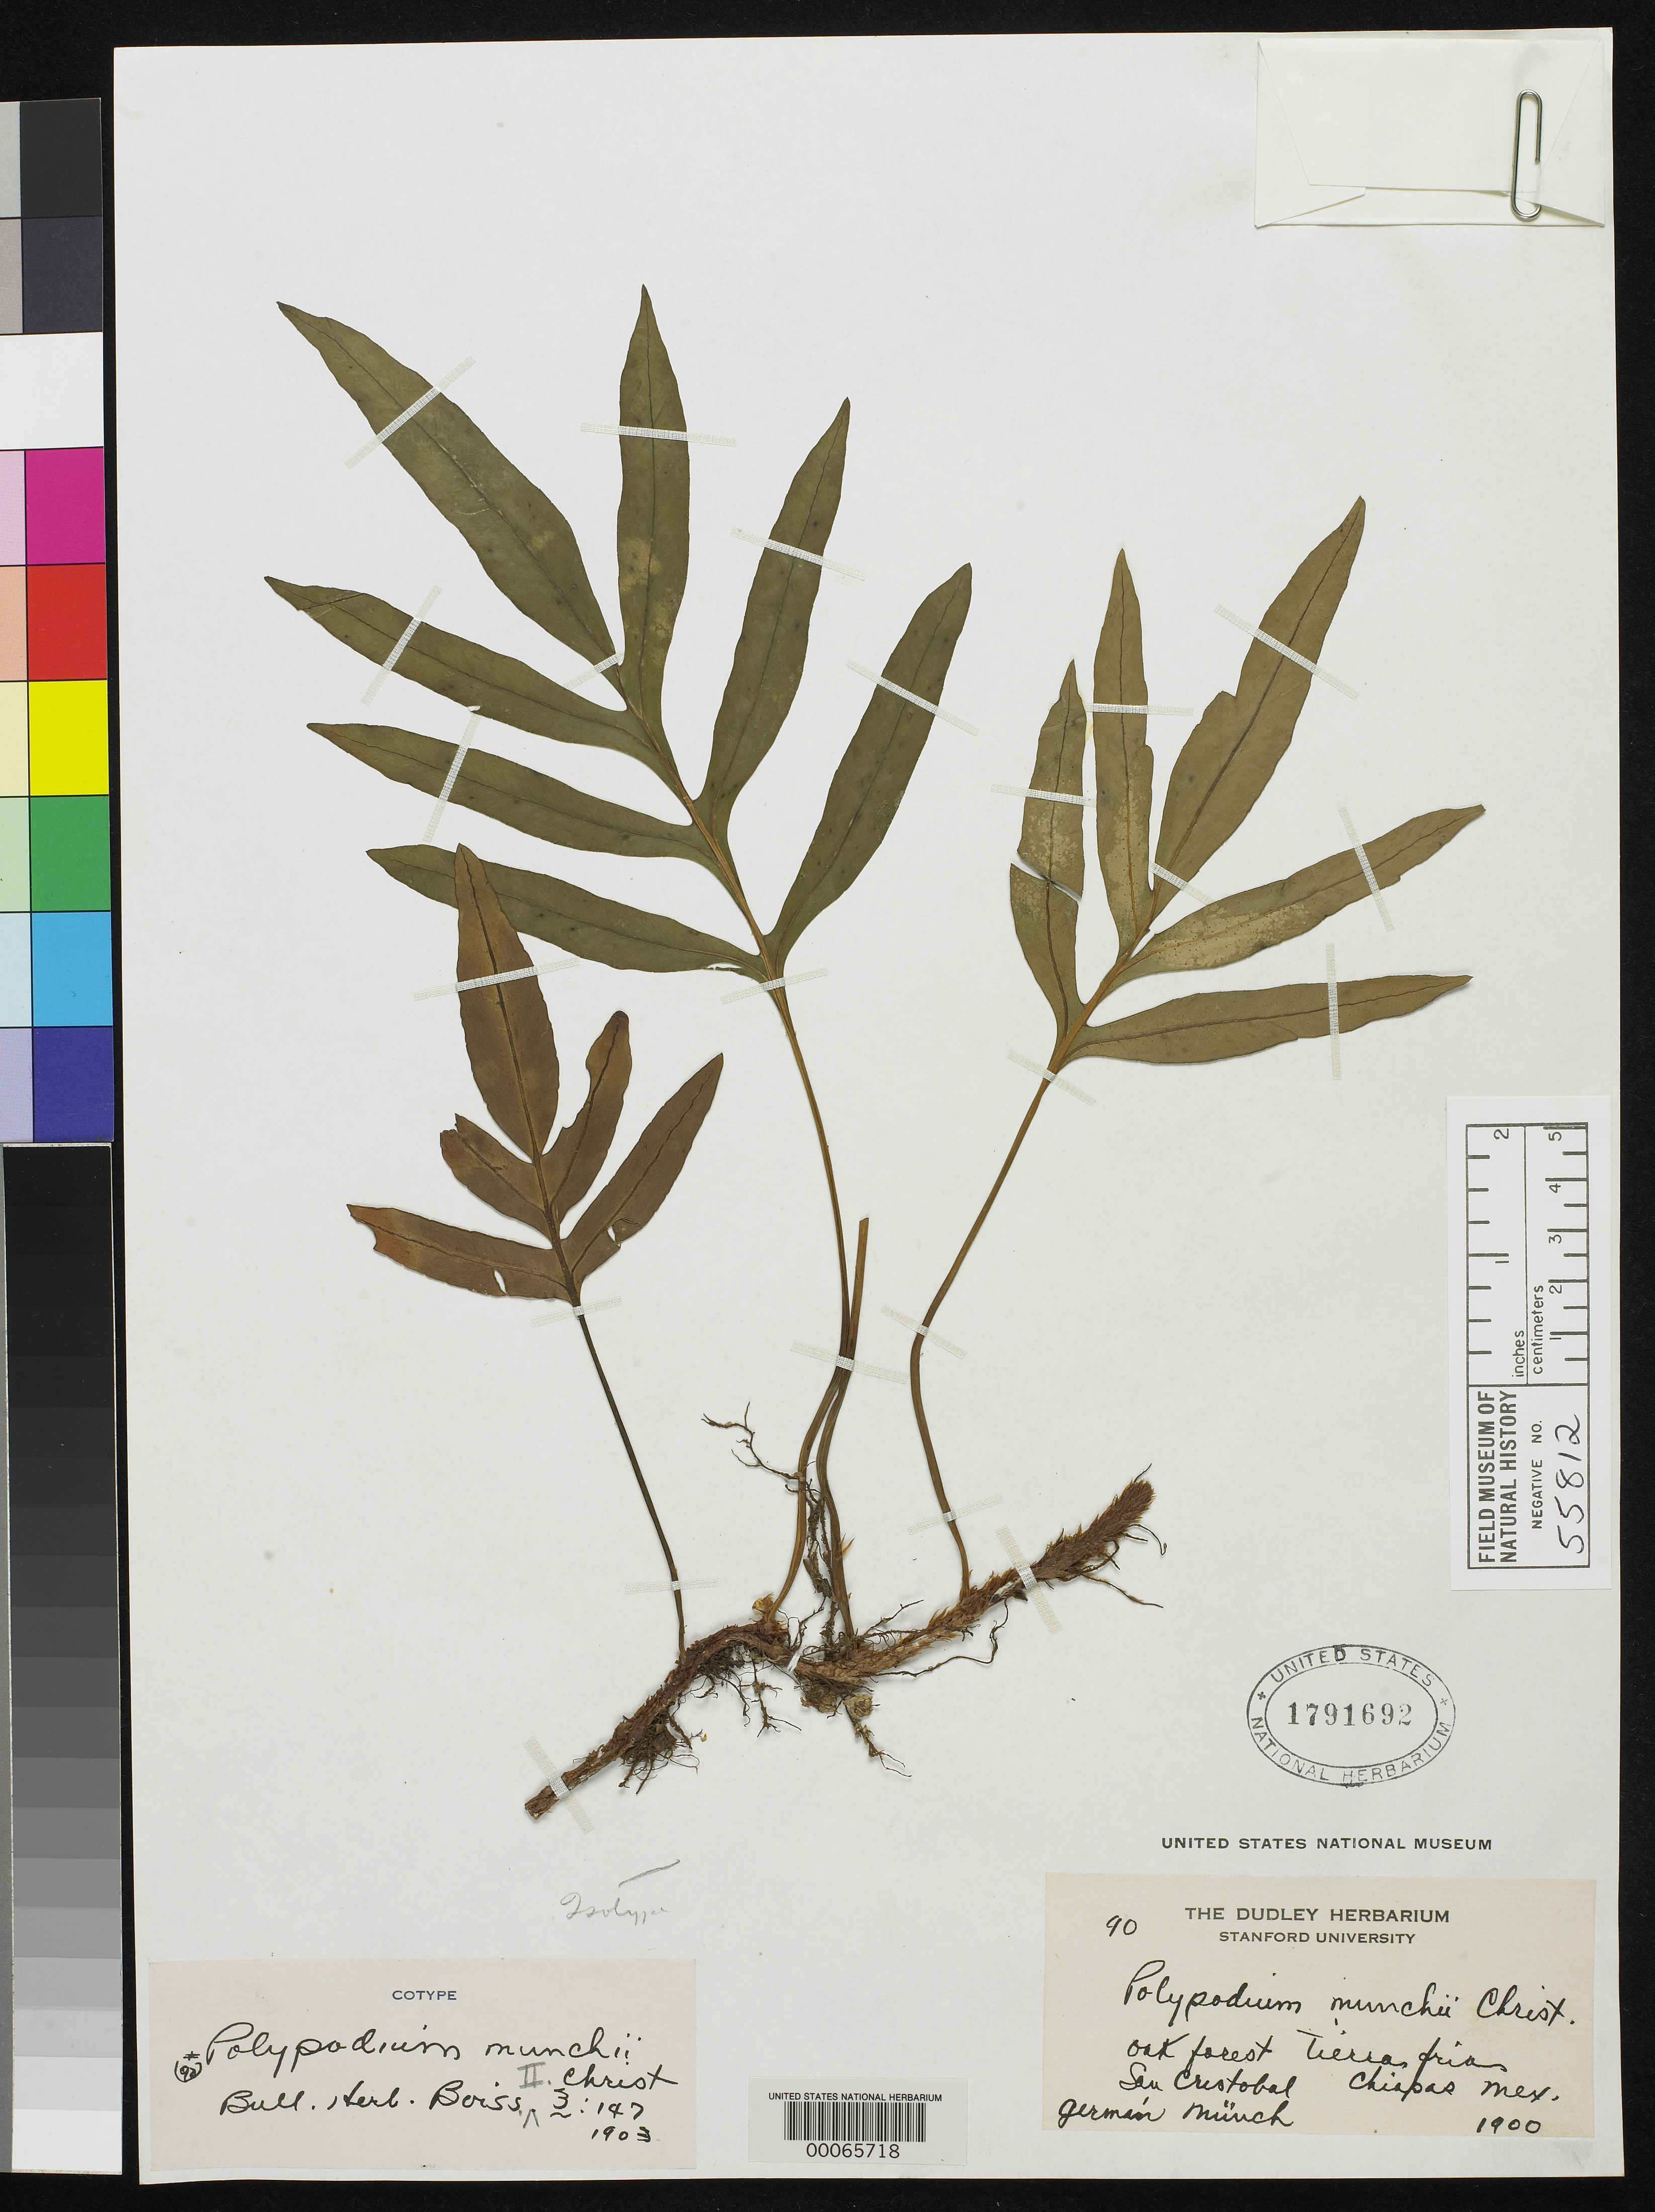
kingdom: Plantae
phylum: Tracheophyta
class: Polypodiopsida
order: Polypodiales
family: Polypodiaceae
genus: Polypodium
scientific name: Polypodium munchii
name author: Christ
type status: Type Collection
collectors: G. Munch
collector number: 90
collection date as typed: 1900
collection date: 1900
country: Mexico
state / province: Chiapas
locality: San Cristobal.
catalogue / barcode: US 1791692